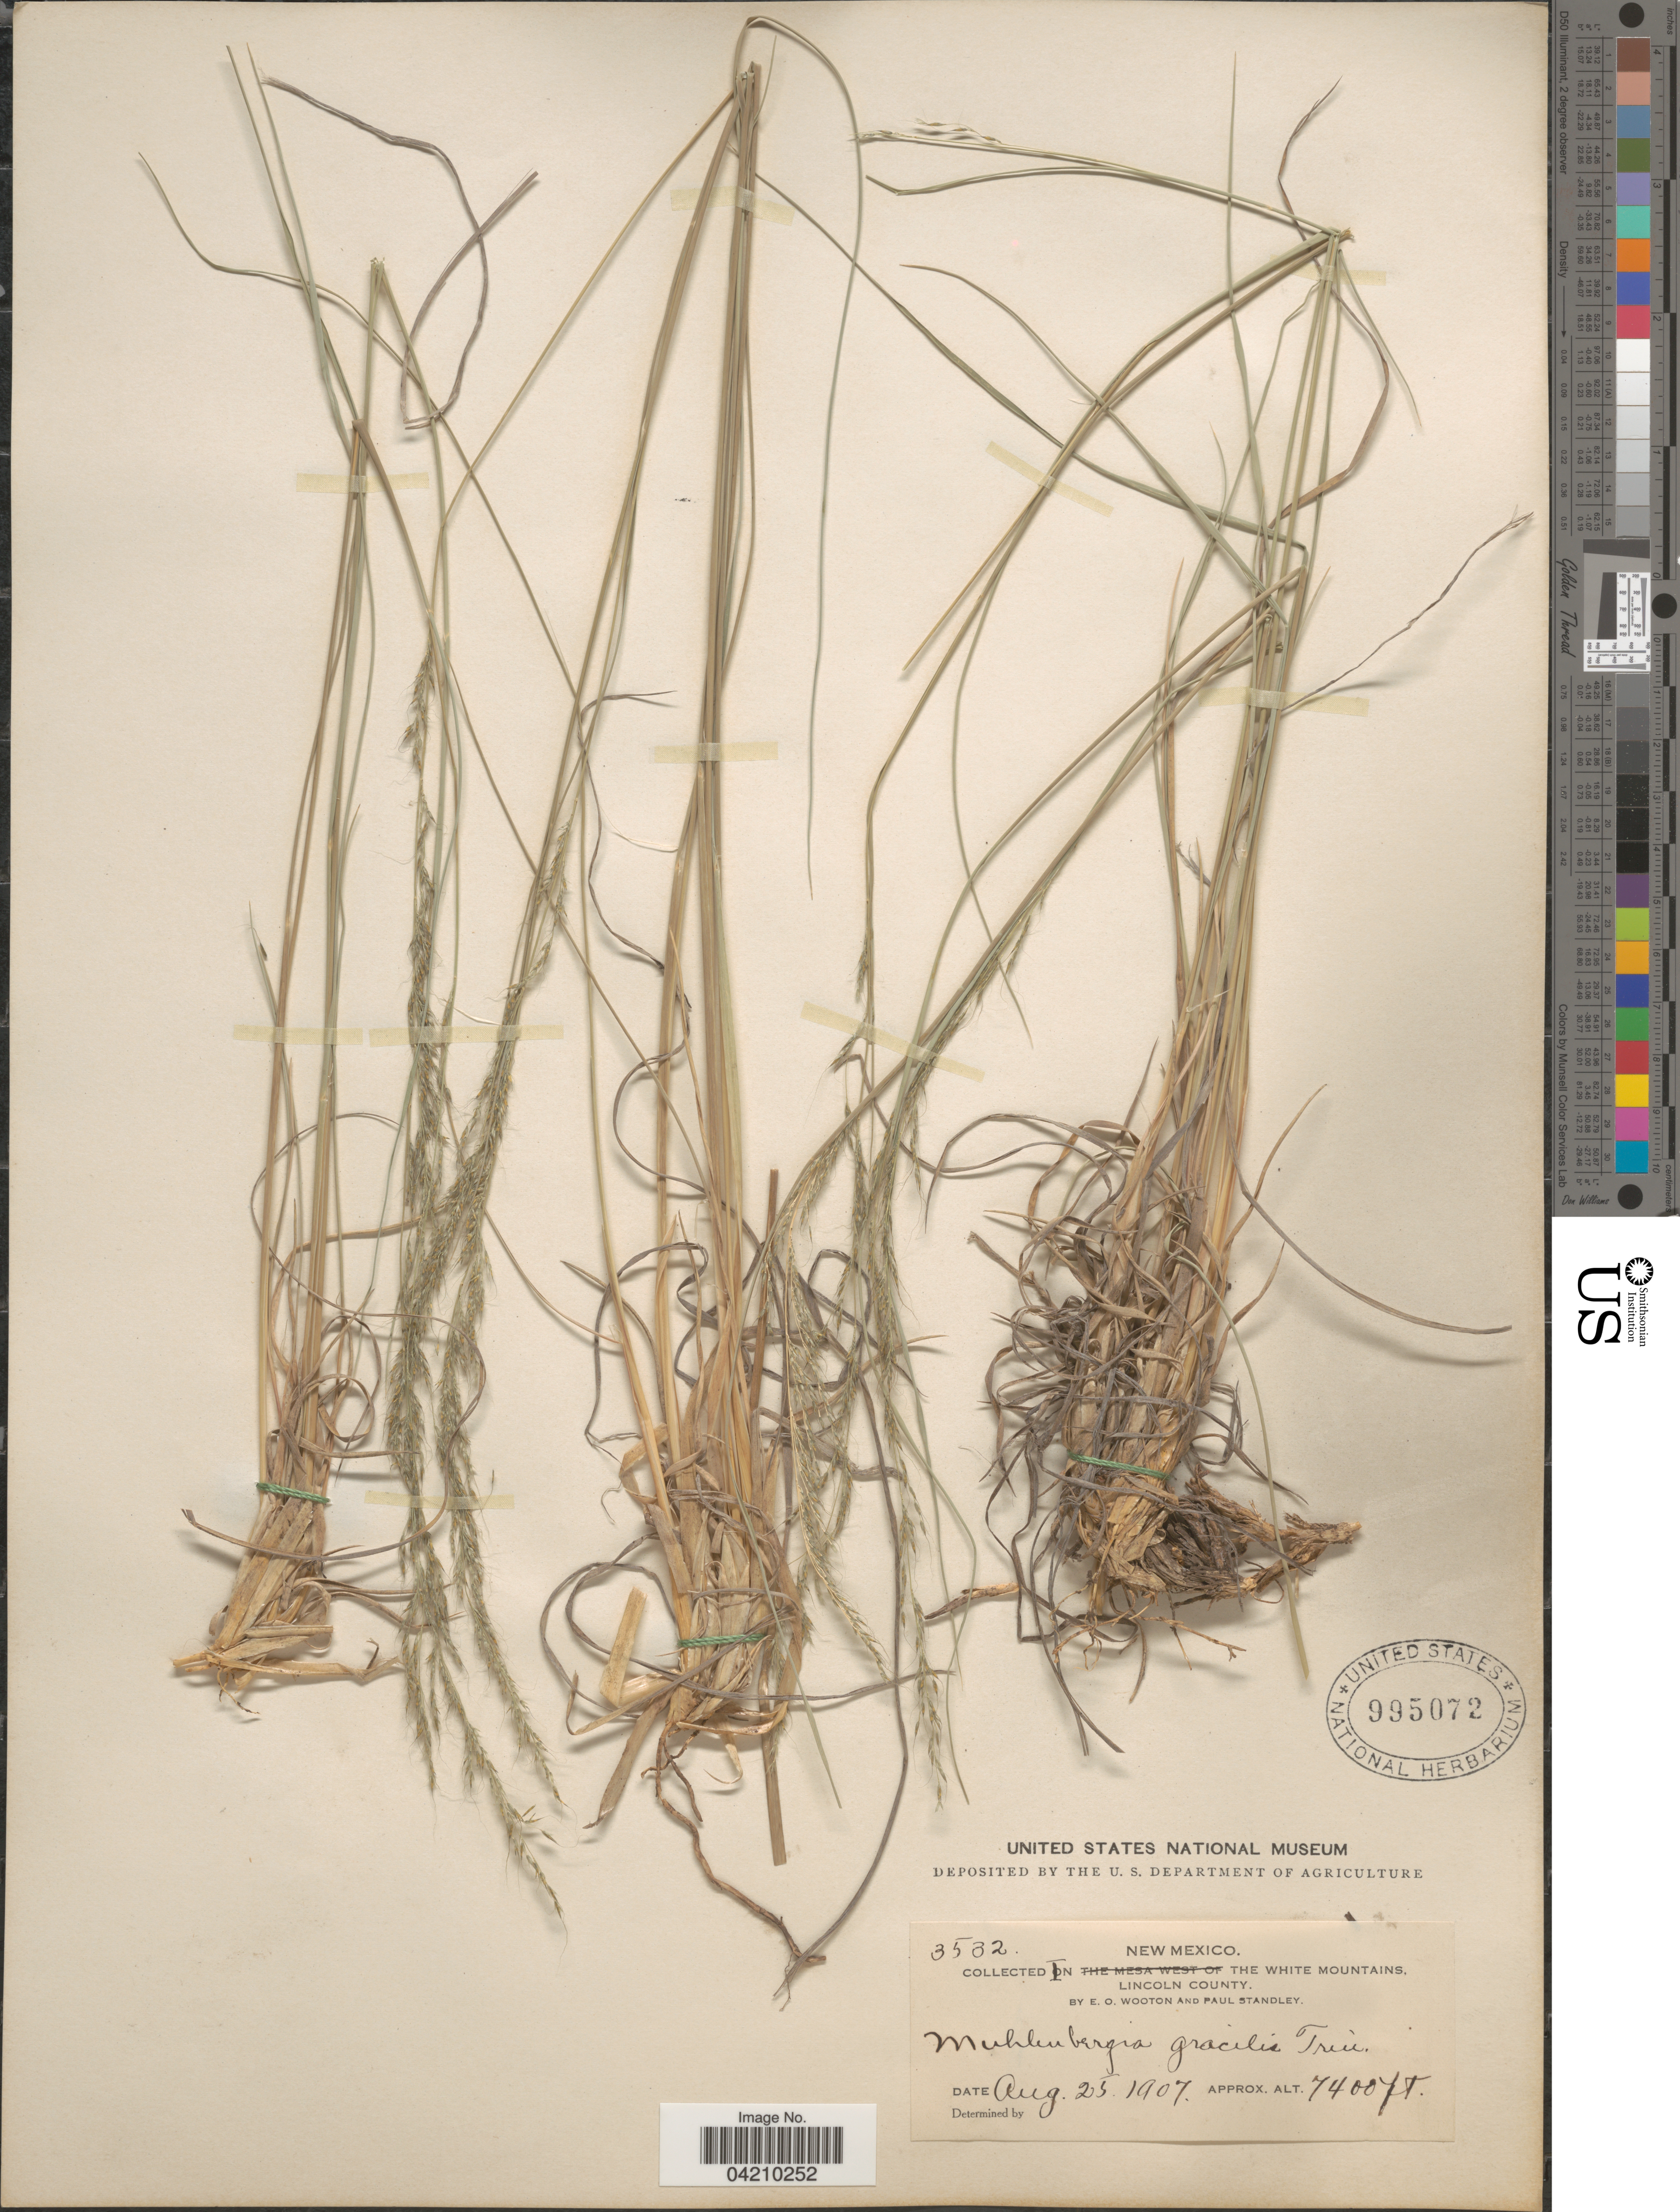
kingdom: Plantae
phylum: Tracheophyta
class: Liliopsida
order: Poales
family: Poaceae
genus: Muhlenbergia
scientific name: Muhlenbergia montana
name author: (Nutt.) Hitchc.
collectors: E. O. Wooton & P. C. Standley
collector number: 3532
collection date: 1907-08-25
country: United States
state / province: New Mexico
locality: In the White Mountains, Lincoln County.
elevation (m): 2256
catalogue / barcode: US 995072